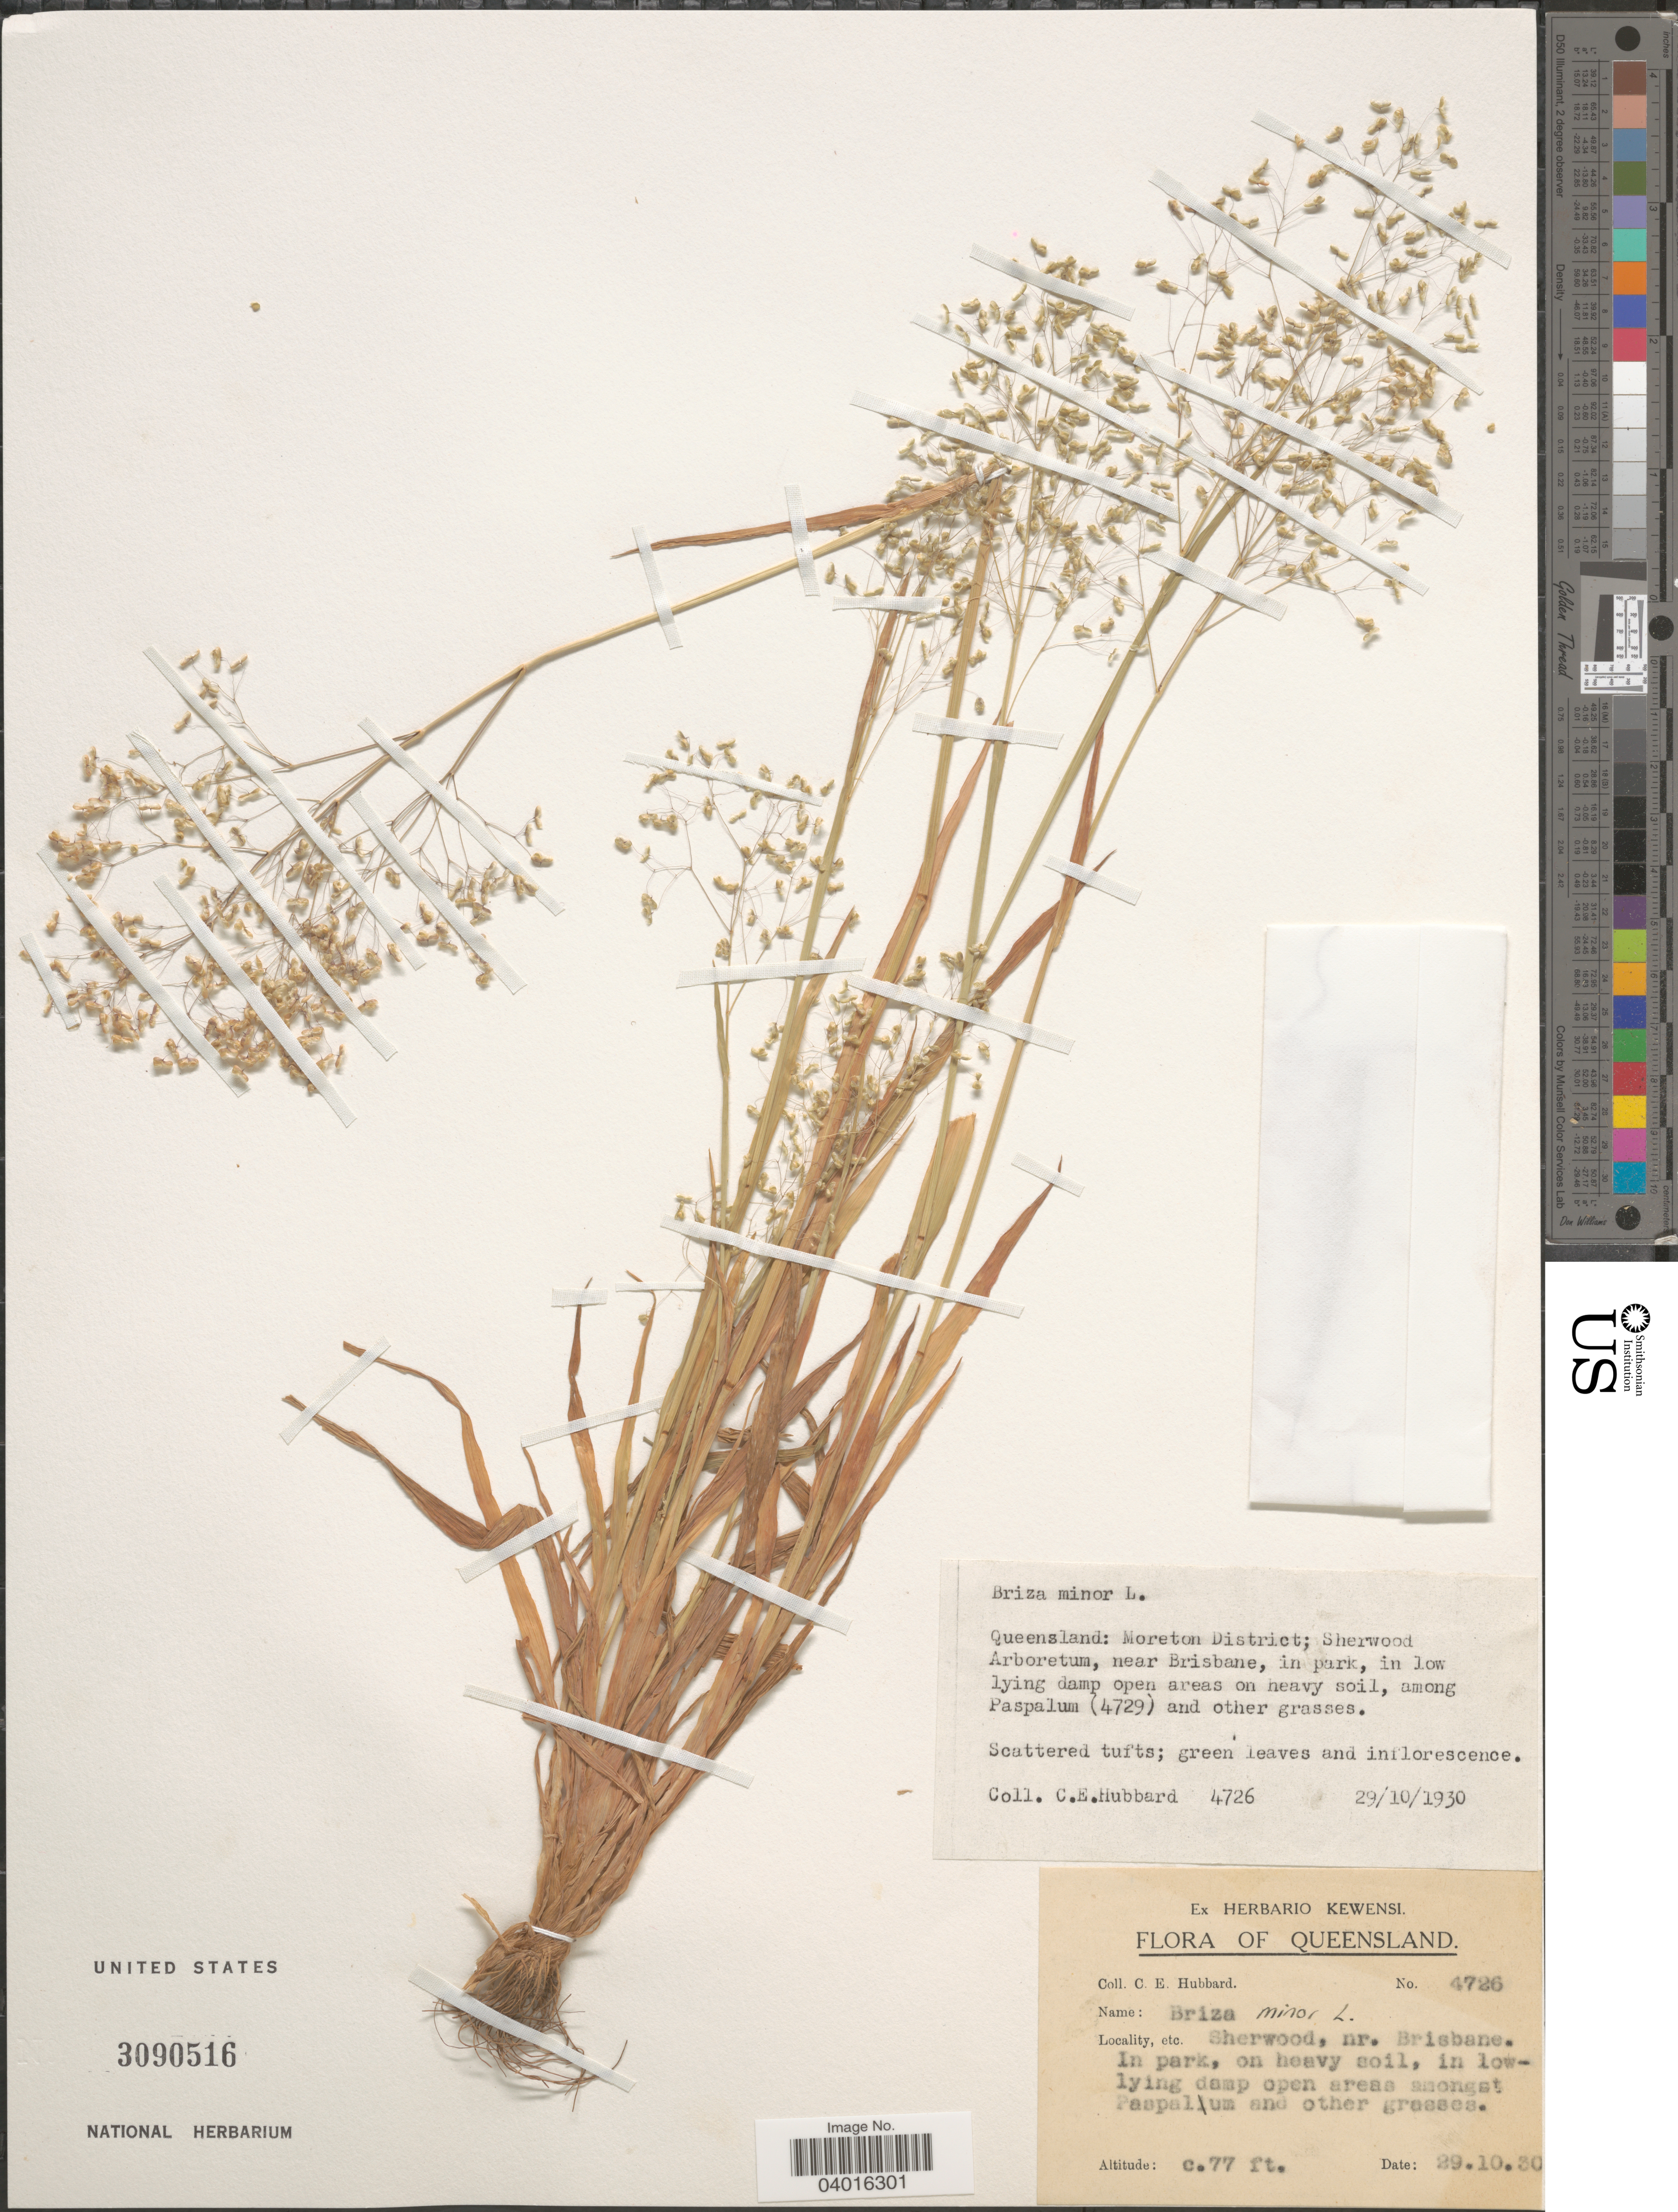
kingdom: Plantae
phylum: Tracheophyta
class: Liliopsida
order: Poales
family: Poaceae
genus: Briza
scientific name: Briza minor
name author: L.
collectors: C. E. Hubbard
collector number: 4726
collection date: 1930-10-29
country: Australia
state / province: Queensland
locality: Moreton District; Sherwood Arboretum, near Brisbane, in park, in low lying damp open areas on heavy soil.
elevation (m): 23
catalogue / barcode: US 3090516